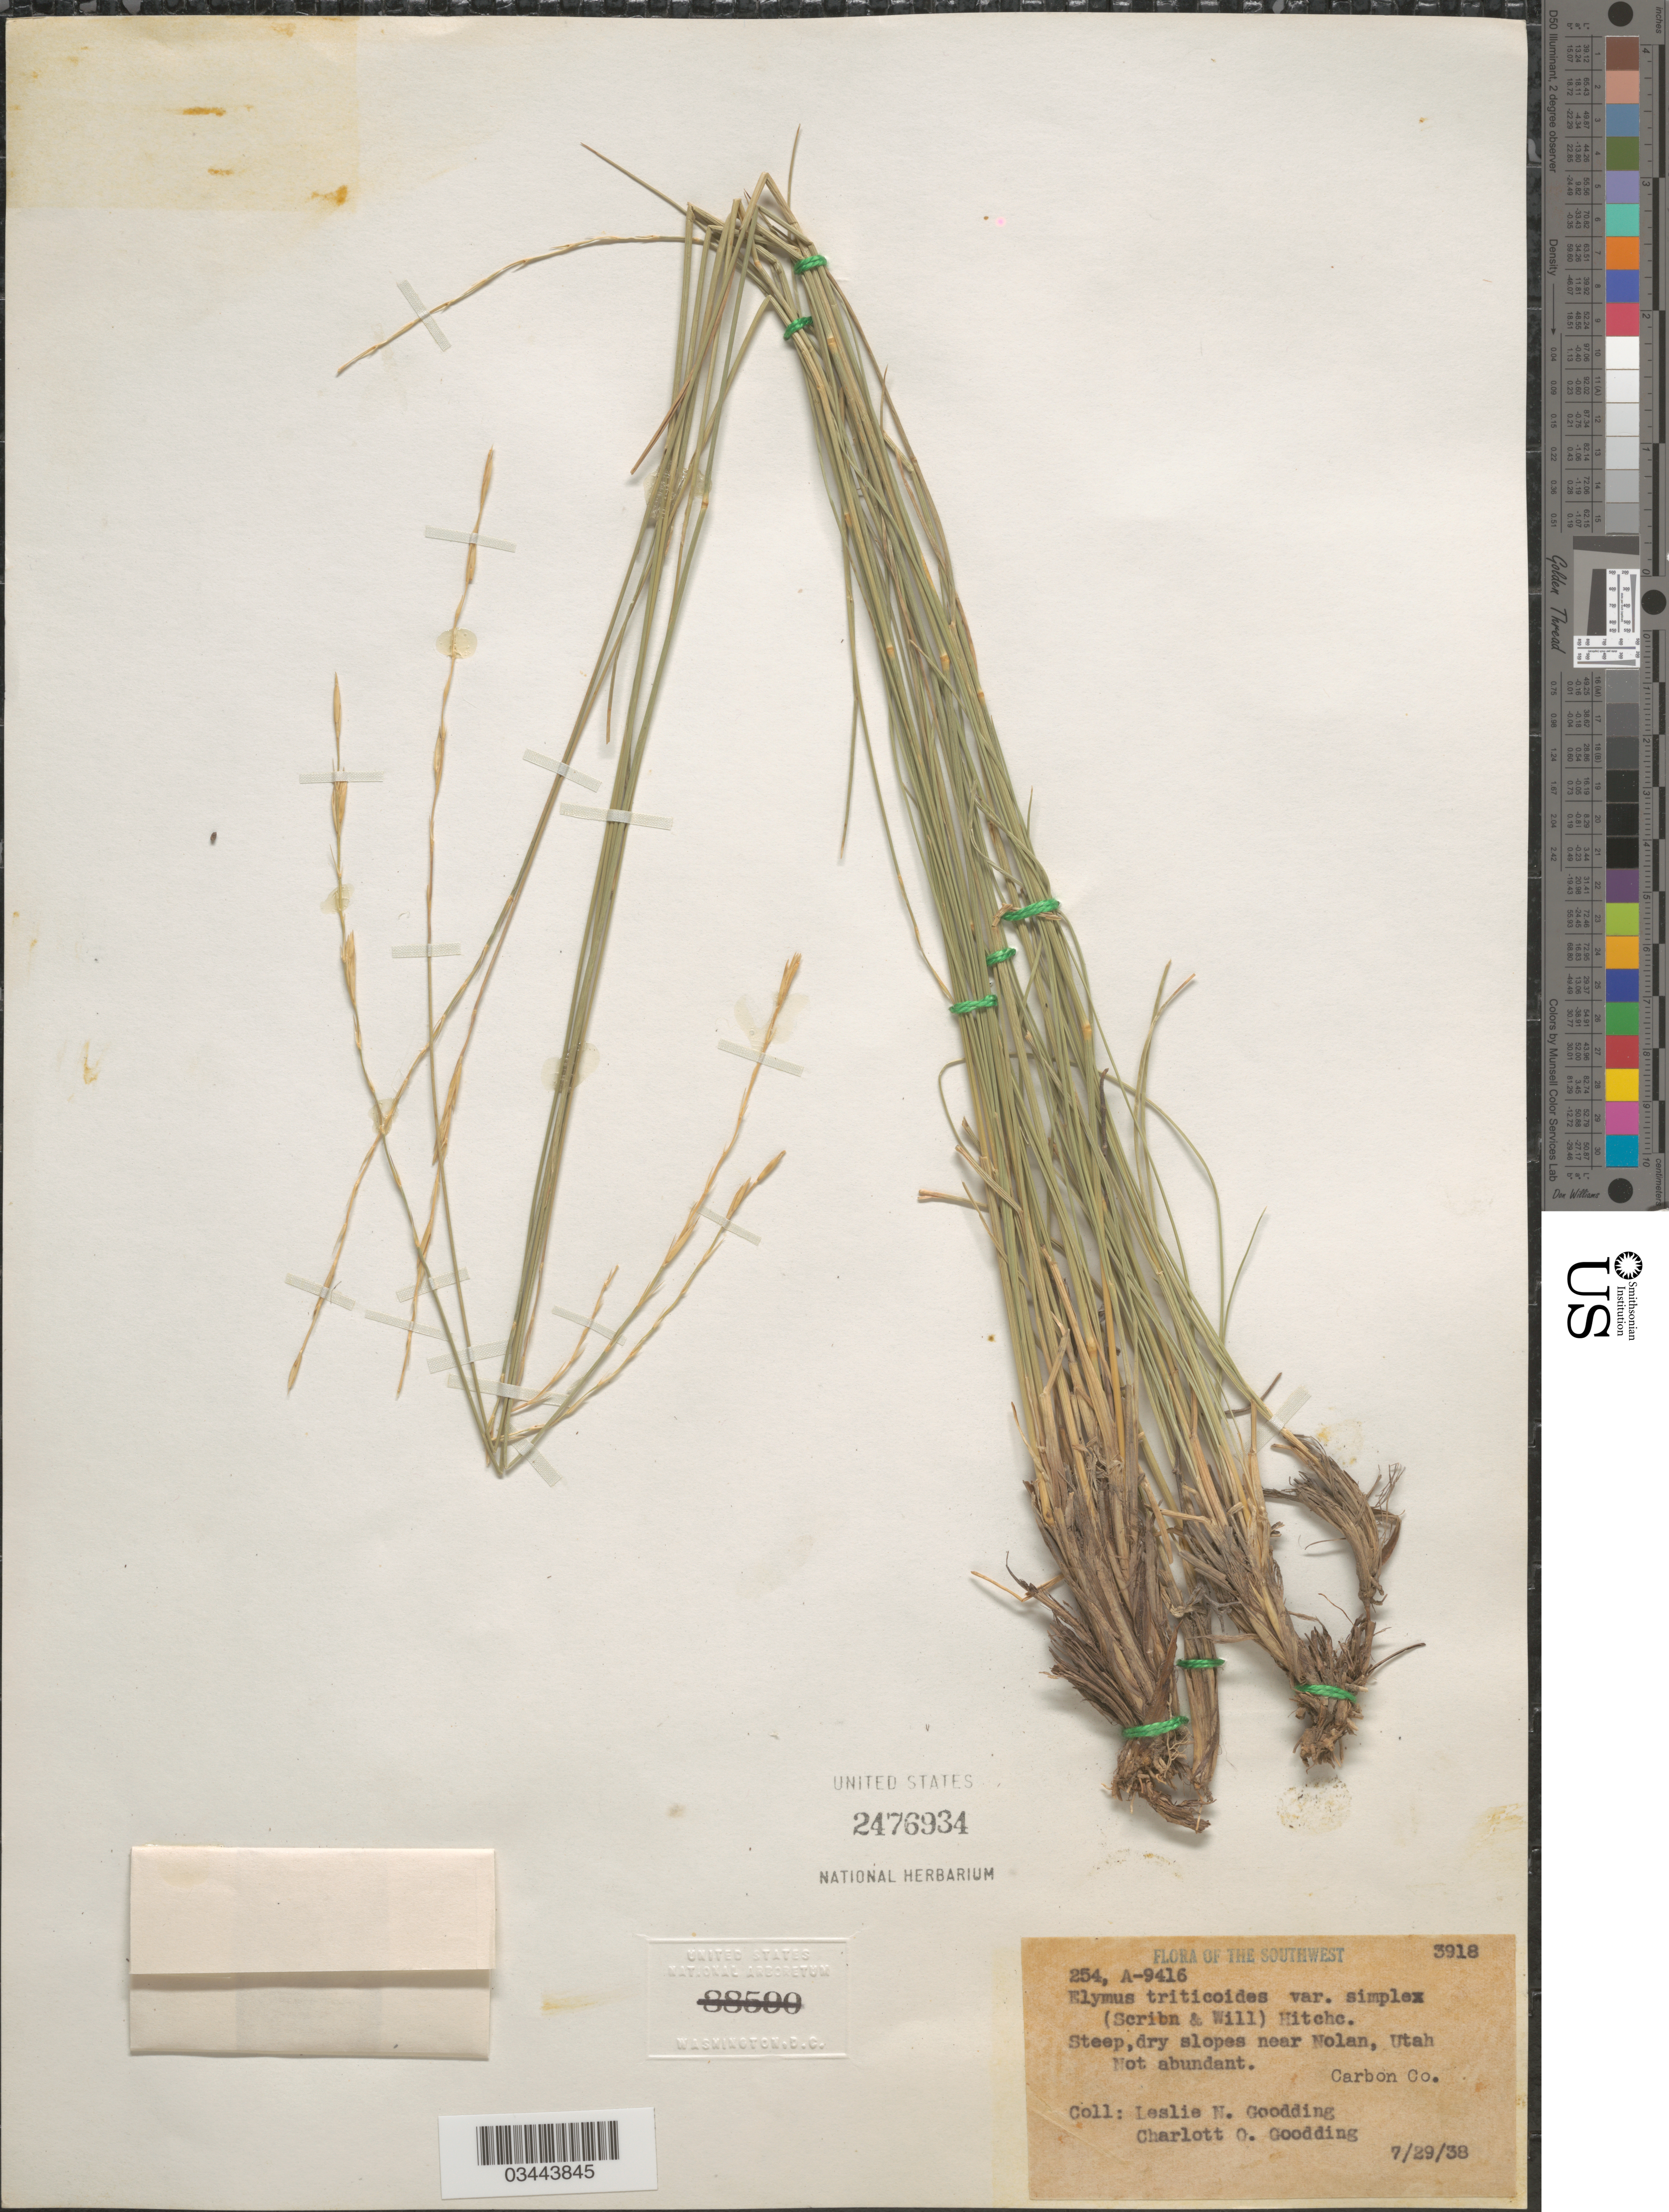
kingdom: Plantae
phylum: Tracheophyta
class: Liliopsida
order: Poales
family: Poaceae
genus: Leymus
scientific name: Leymus triticoides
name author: (Buckley) Pilg.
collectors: L. N. Goodding & C. Goodding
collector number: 3918/254?*A-9416?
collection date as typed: Transcribed d/m/y: 29/7/38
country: United States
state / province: Utah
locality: The Southwest. Steep, dry slopes near Nolan. Carbon Co.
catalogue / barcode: US 2476934